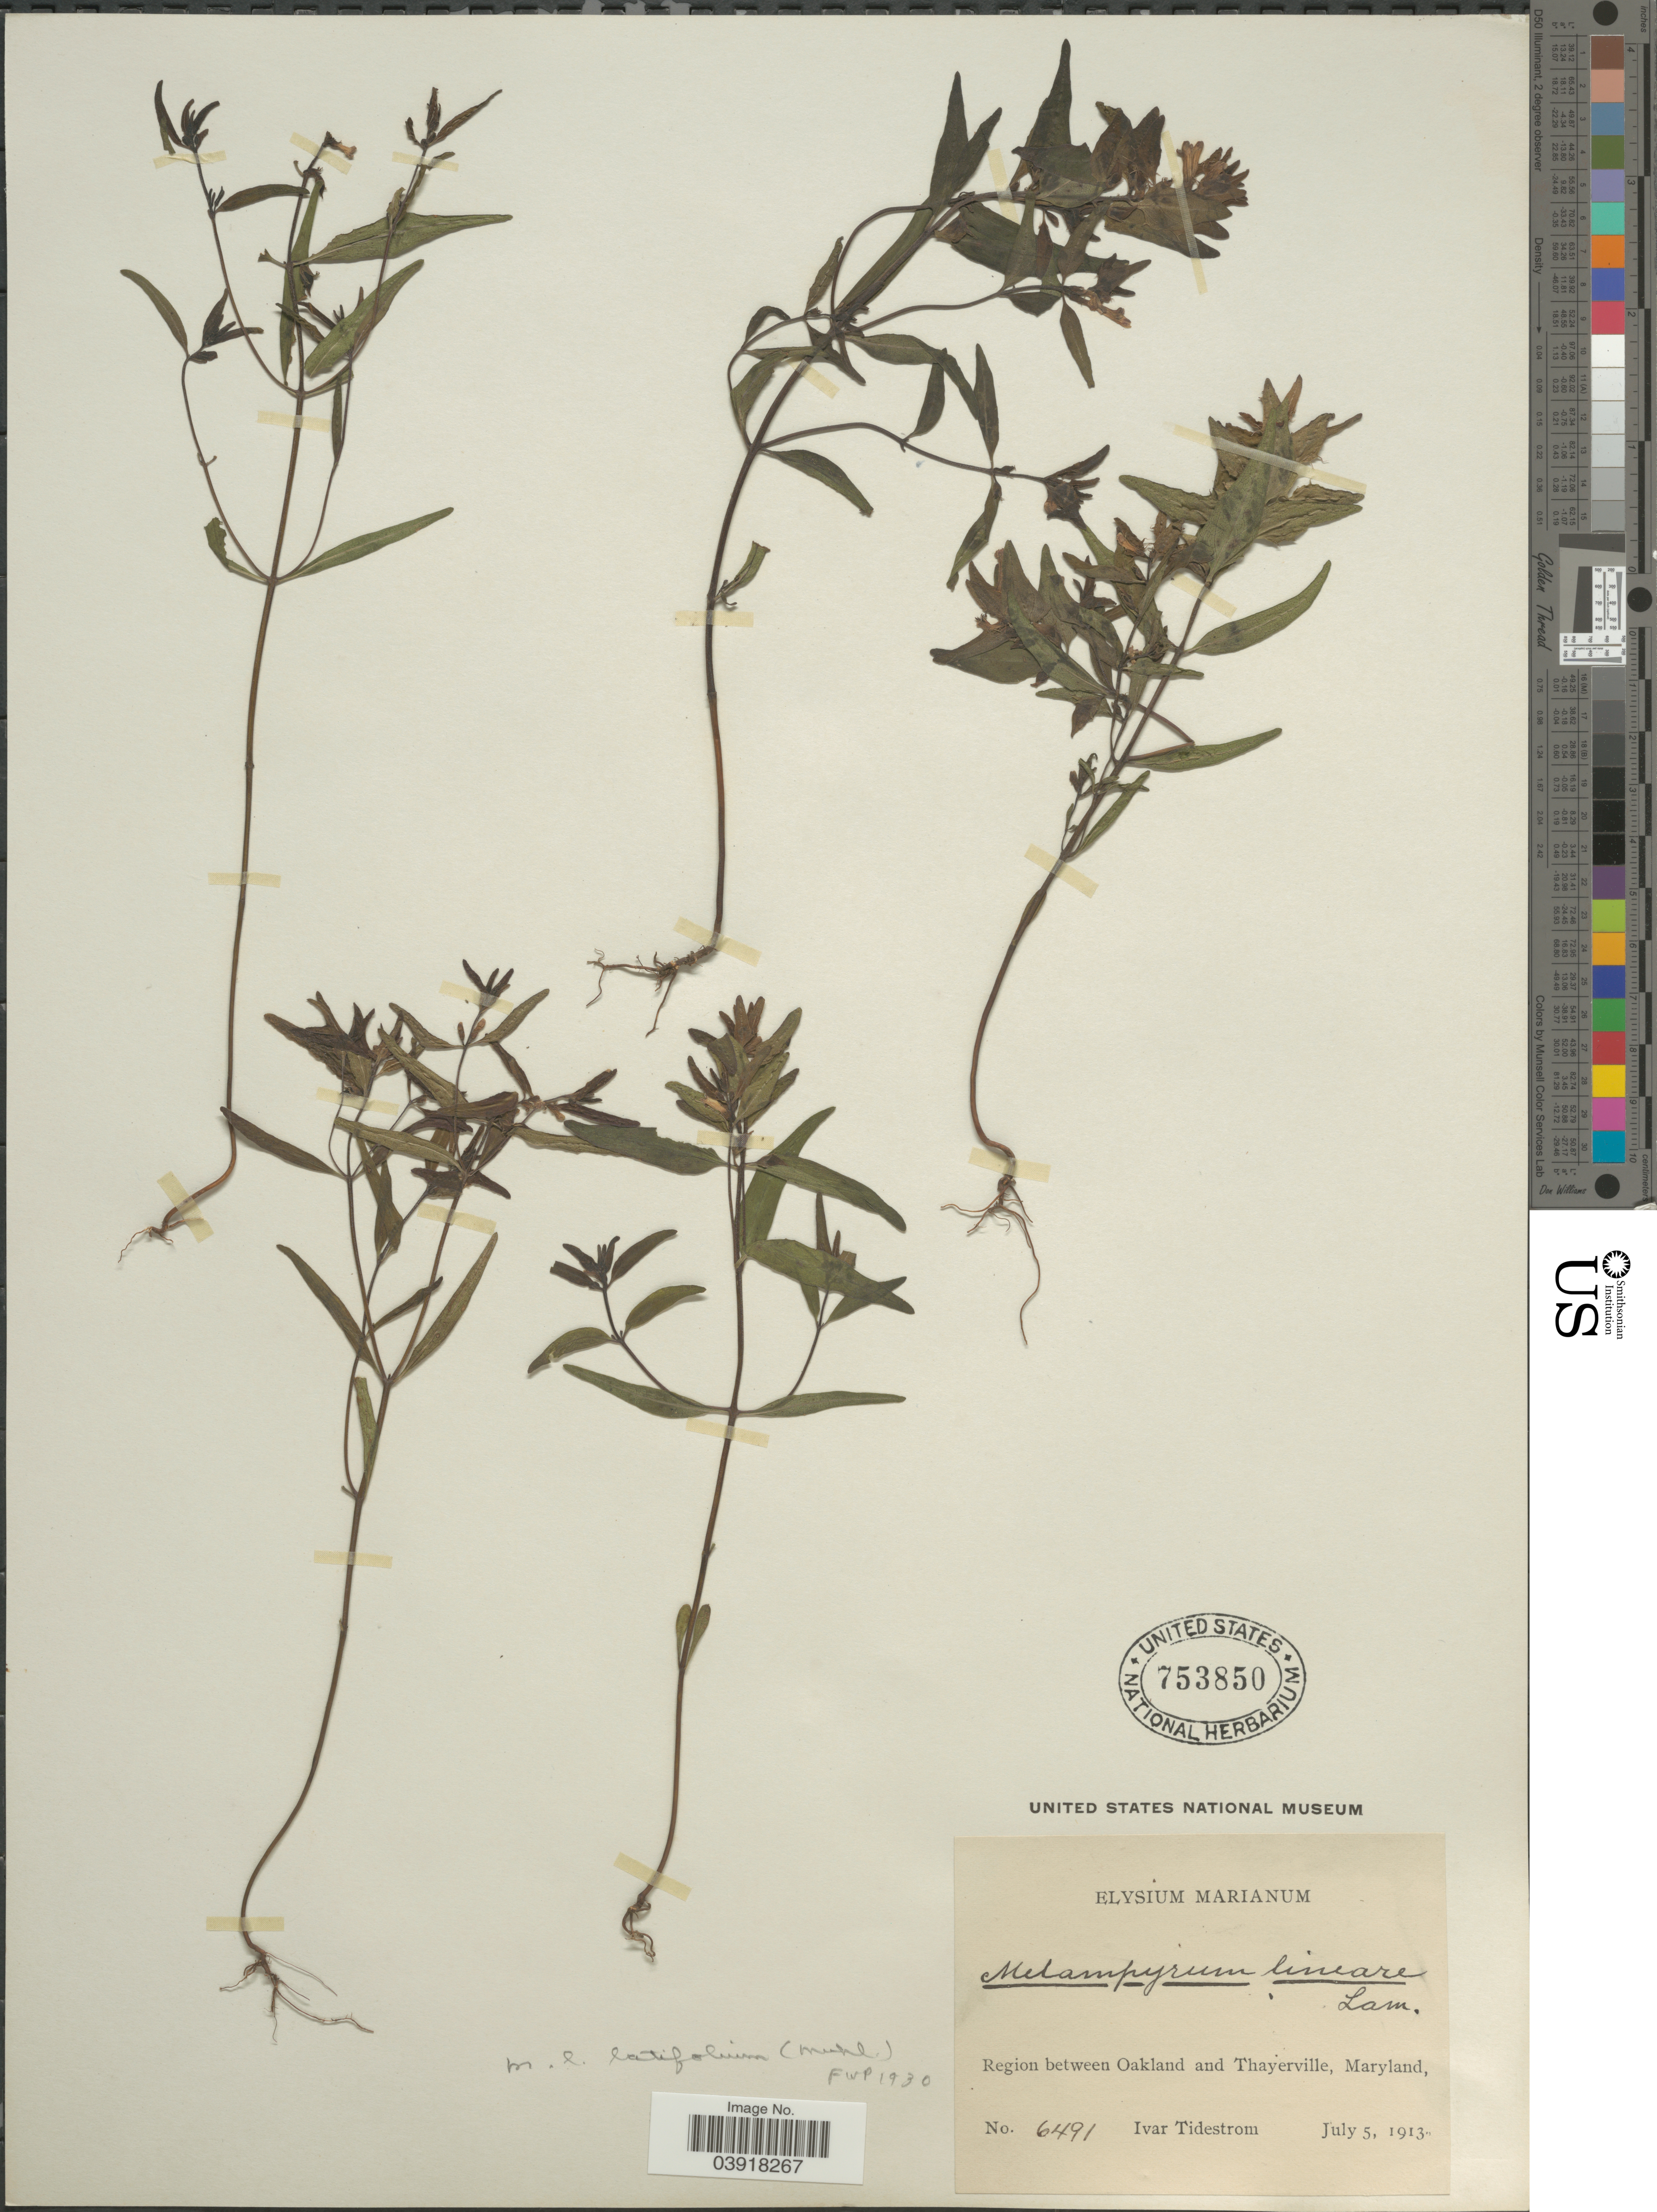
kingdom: Plantae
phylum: Tracheophyta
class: Magnoliopsida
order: Lamiales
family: Orobanchaceae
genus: Melampyrum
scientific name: Melampyrum lineare var. latifolium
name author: (Muhl.) P. Beauv.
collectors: I. F. Tidestrom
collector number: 6491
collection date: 1913-07-05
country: United States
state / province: Maryland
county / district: Garrett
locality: Region between Oakland and Thayerville.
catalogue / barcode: US 753850